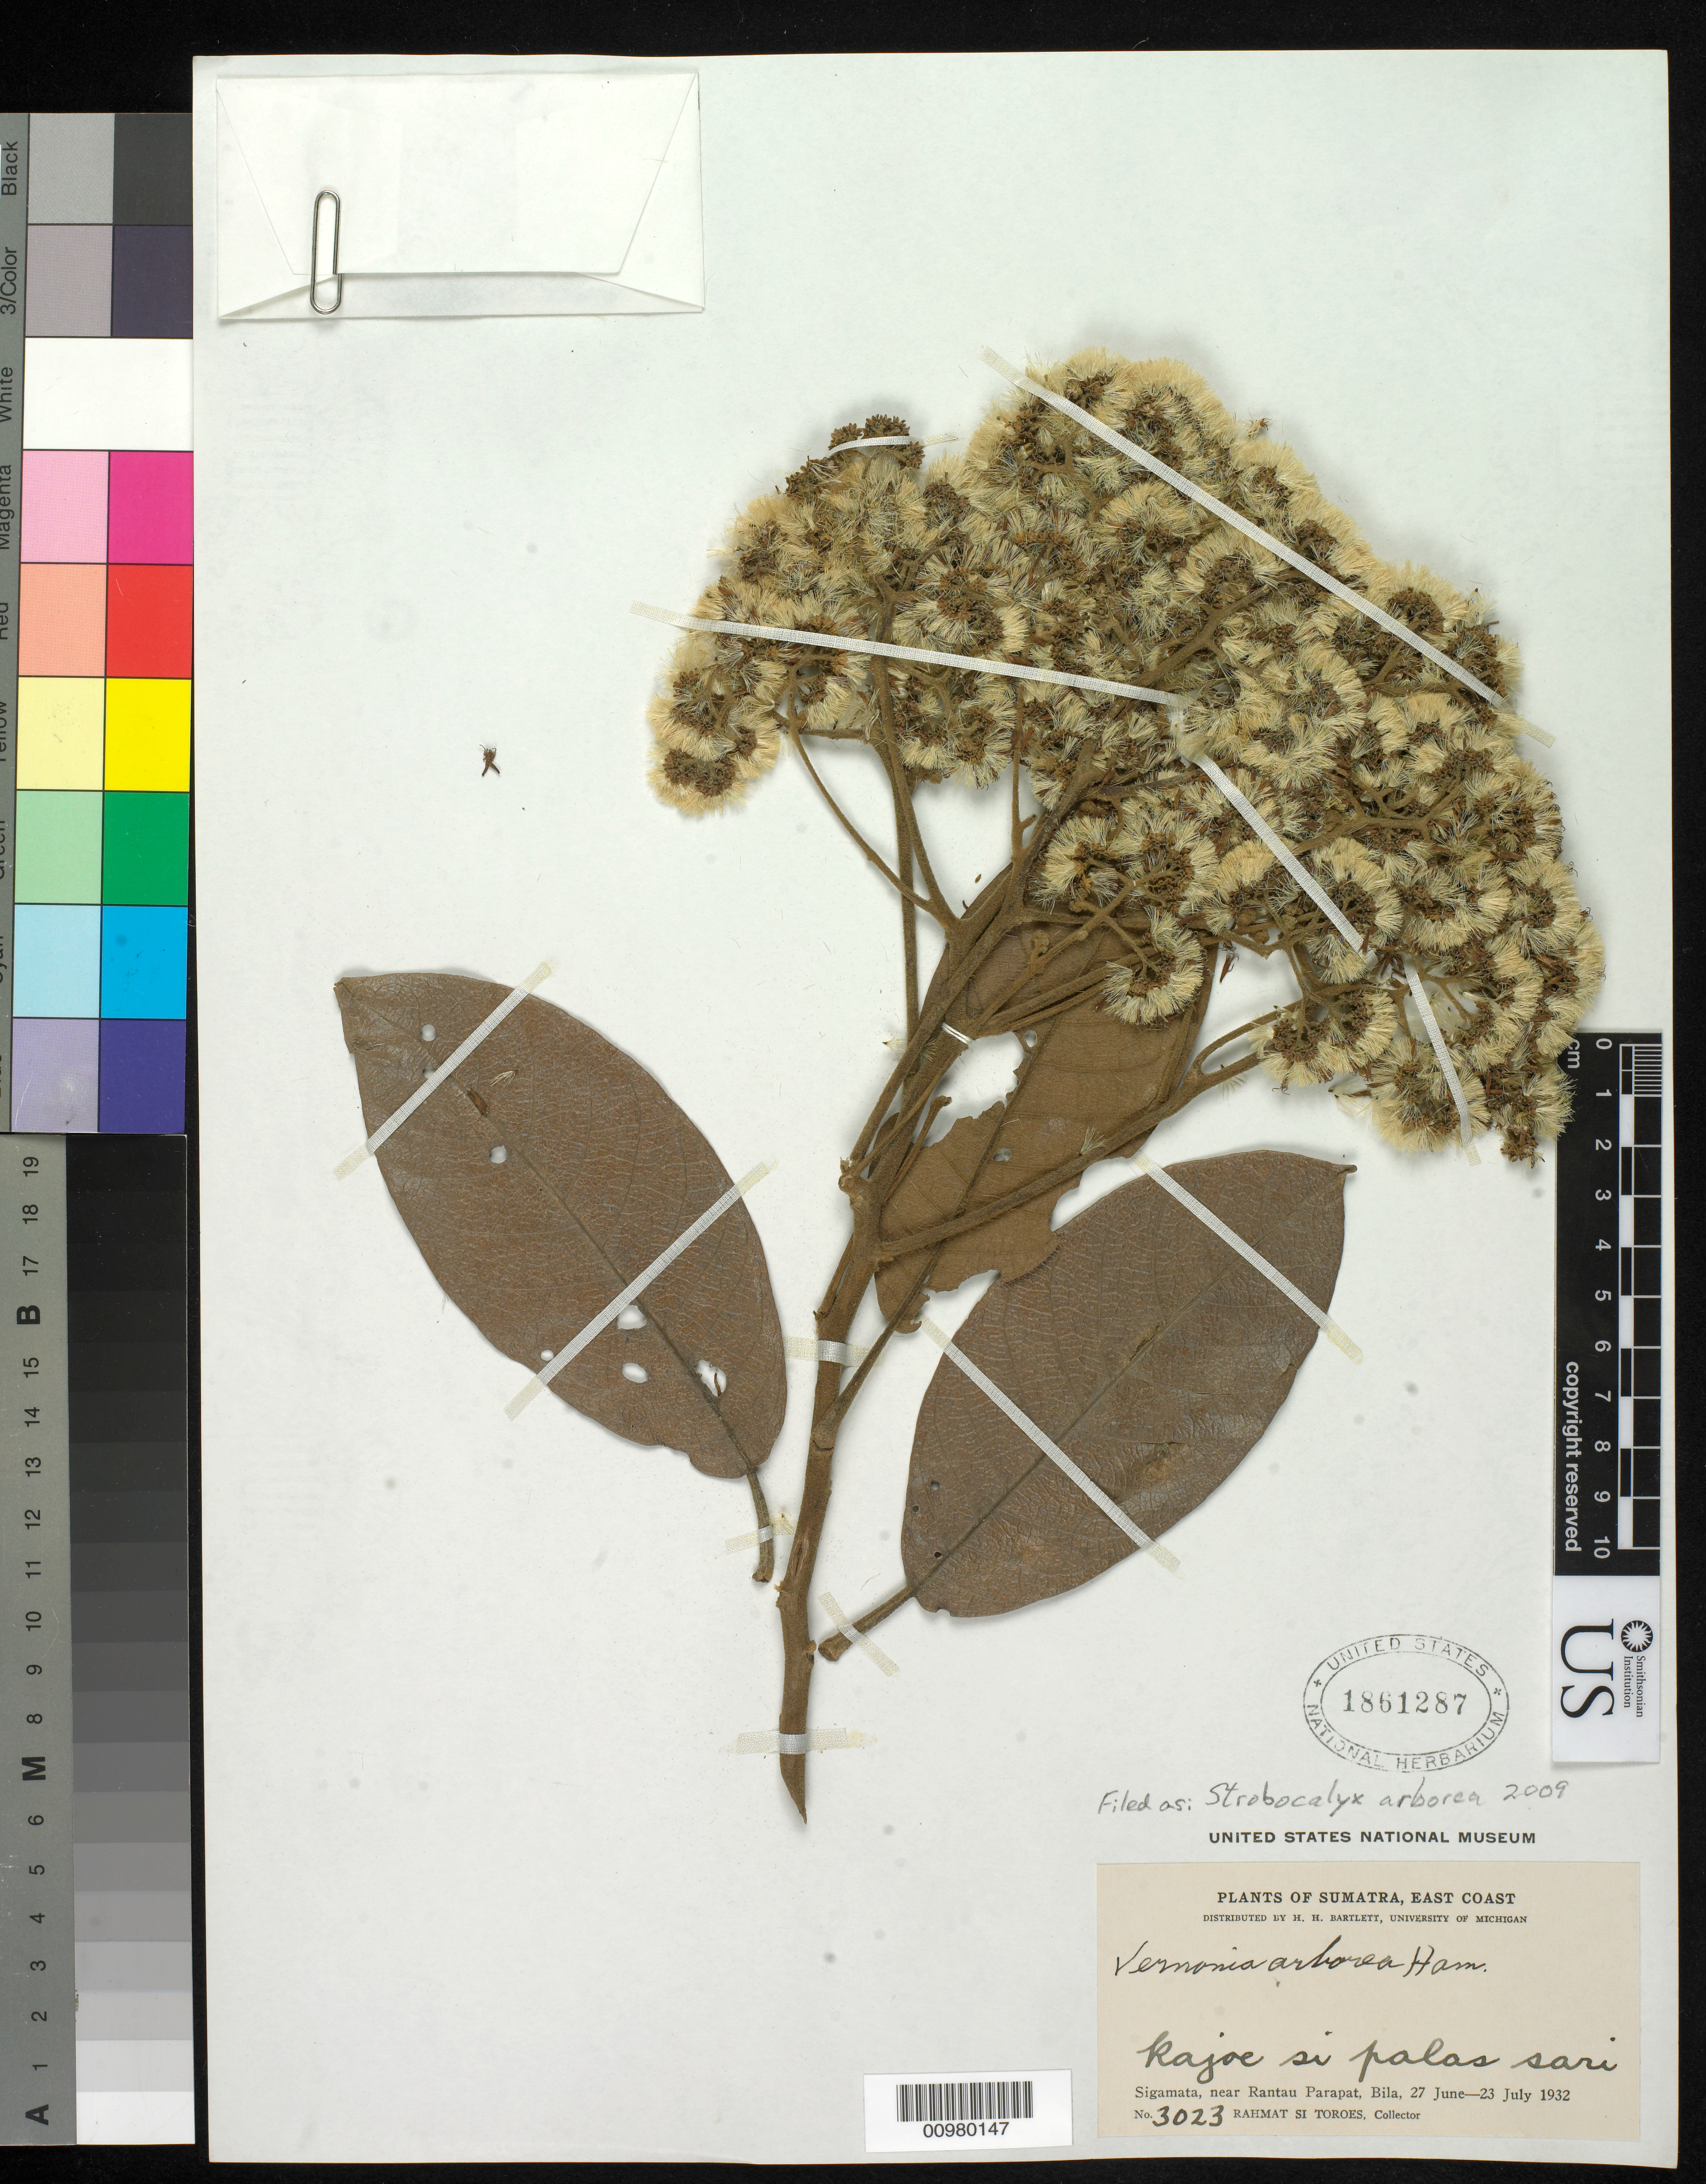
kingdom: Plantae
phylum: Tracheophyta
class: Magnoliopsida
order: Asterales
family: Asteraceae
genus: Strobocalyx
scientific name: Strobocalyx arborea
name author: (Buch.-Ham.) Sch. Bip.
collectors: Rahmat Si Boeea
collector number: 3023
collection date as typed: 27 Jun 1932 to 23 Jul 1932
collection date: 1932-06-27/1932-07-23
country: Indonesia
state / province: Sumatra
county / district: North Sumatra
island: Sumatra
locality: Sigamata, near Rantau Parapat, Bila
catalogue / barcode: US 1861287